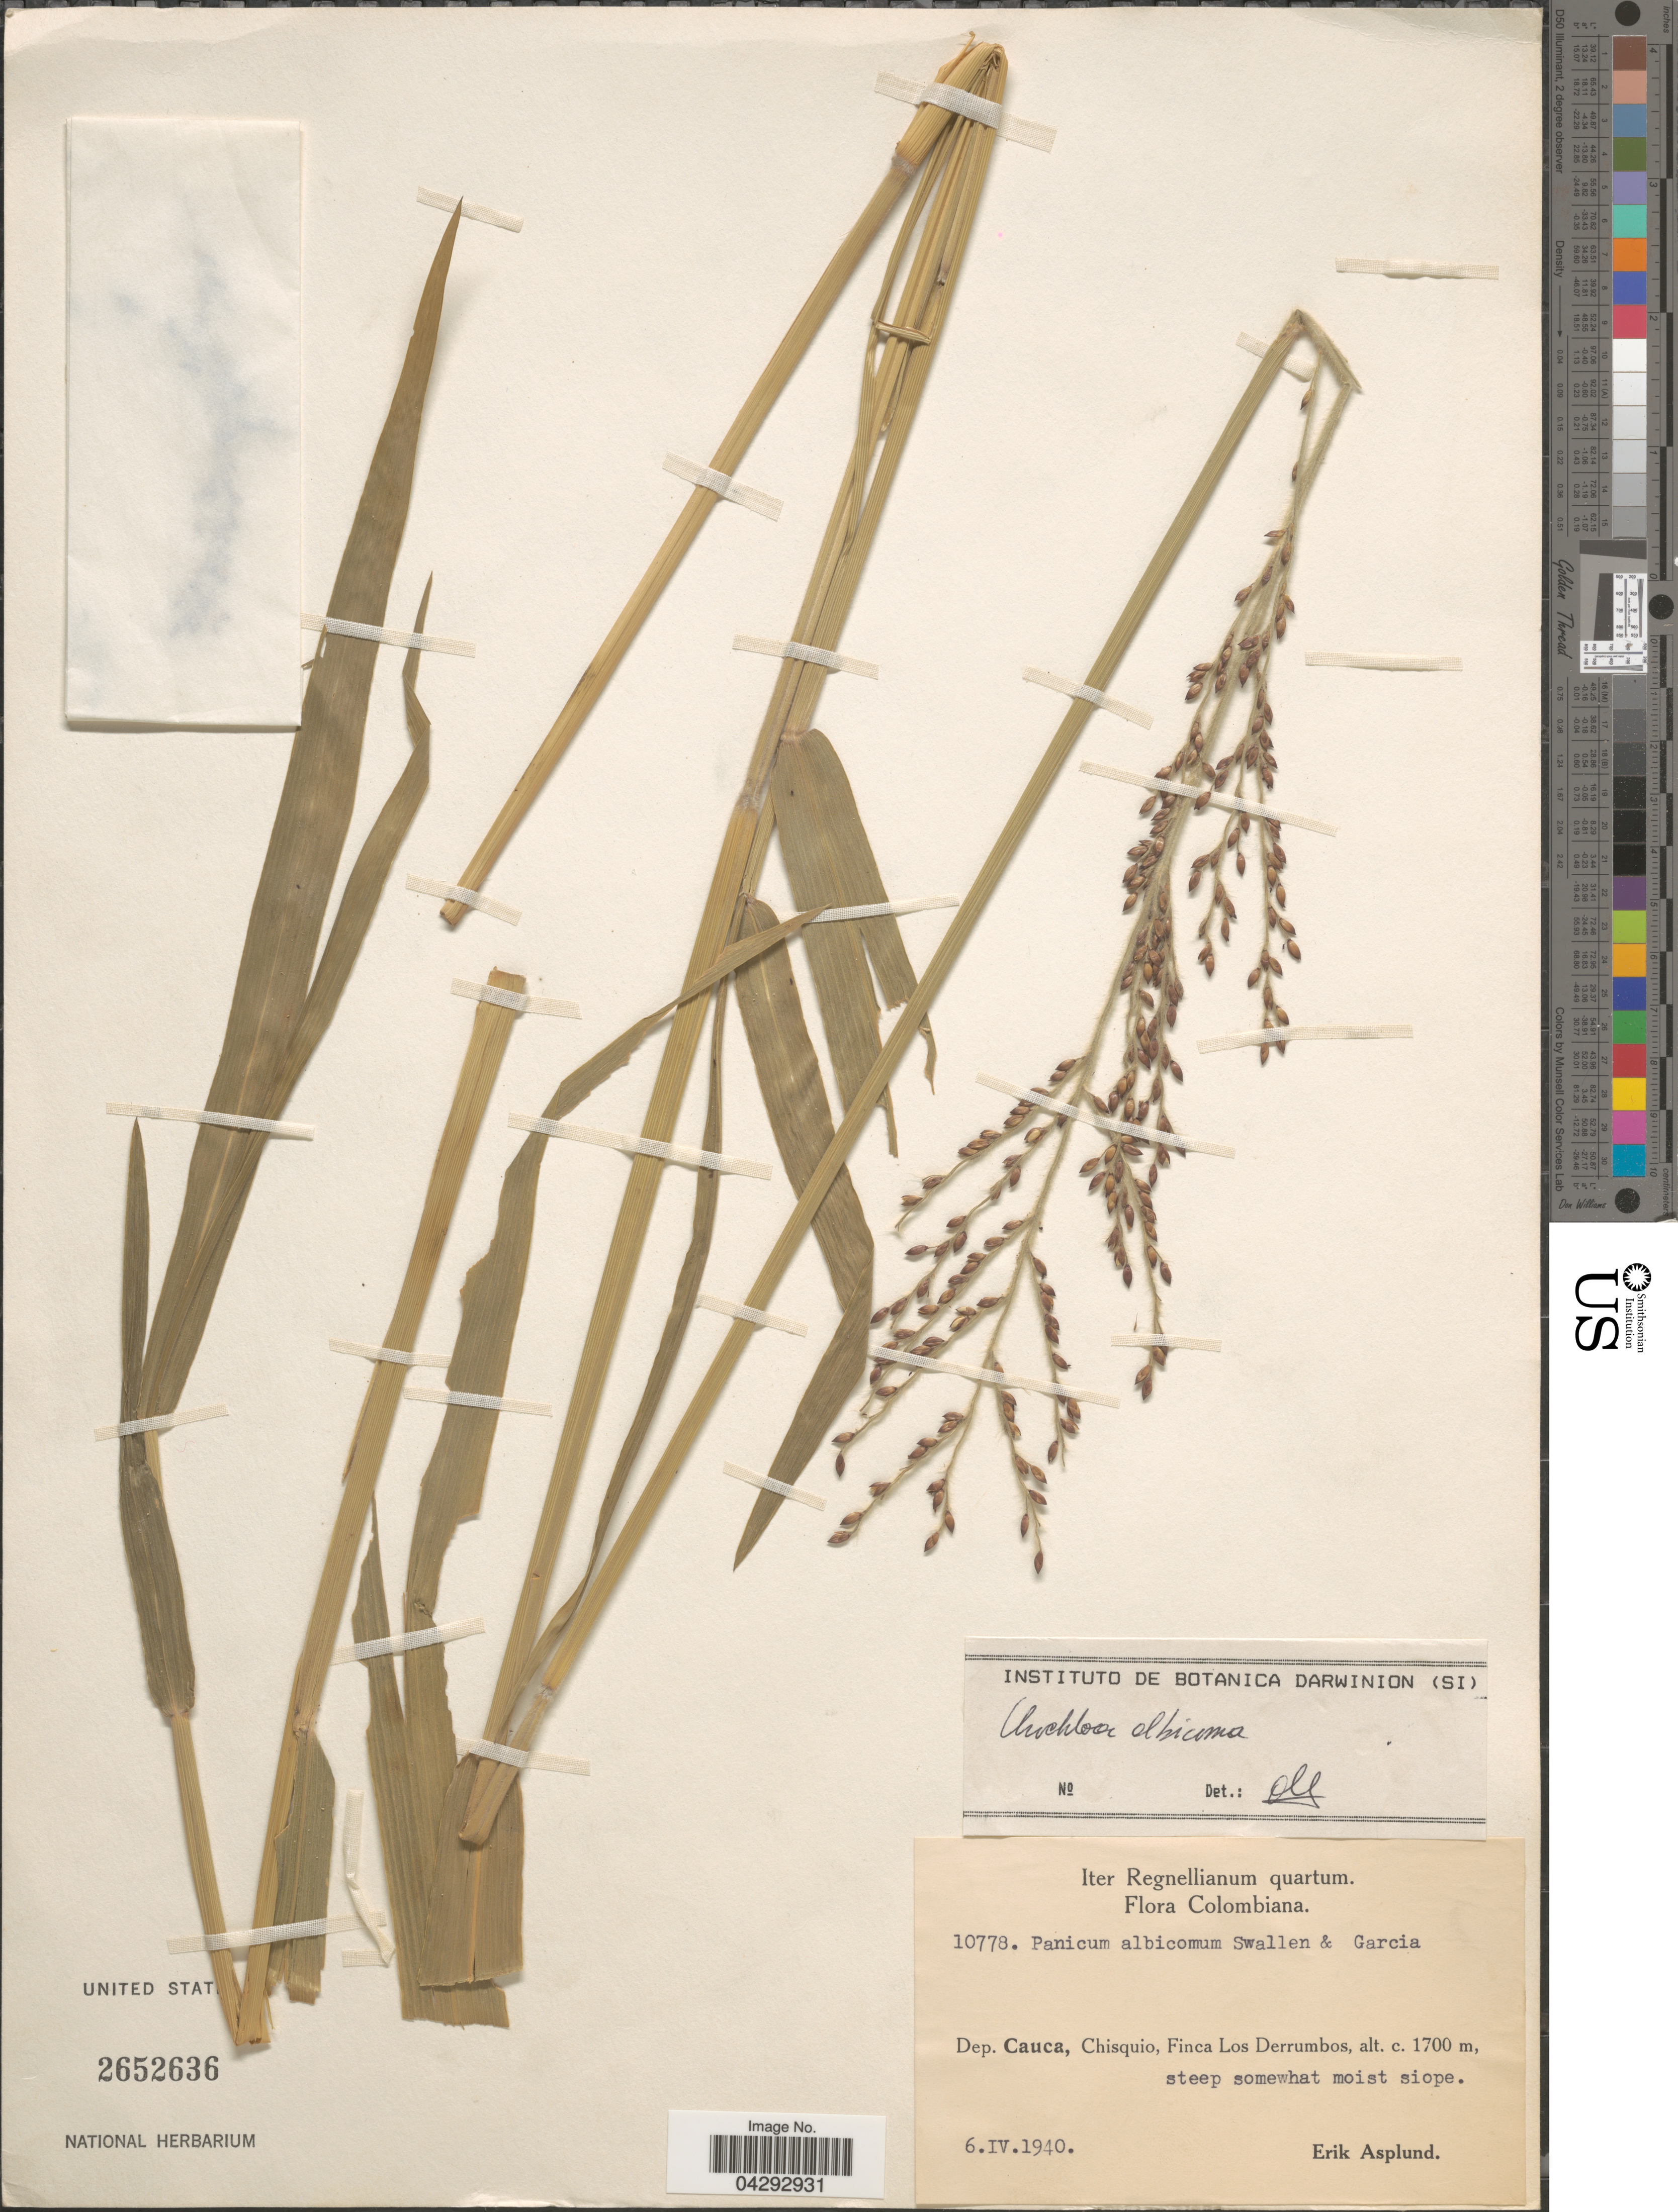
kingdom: Plantae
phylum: Tracheophyta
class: Liliopsida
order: Poales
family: Poaceae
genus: Urochloa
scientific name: Urochloa albicoma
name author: (Swallen & García-Barr.) Morrone & Zuloaga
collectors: E. Asplund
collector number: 10778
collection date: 1940-04-06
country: Colombia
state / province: Cauca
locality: Iter Regnellianum quartum. Dep. Cauca, Chisquio, Finca Los Derrumbos, steep somewhat moist siope.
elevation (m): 1700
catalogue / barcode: US 2652636